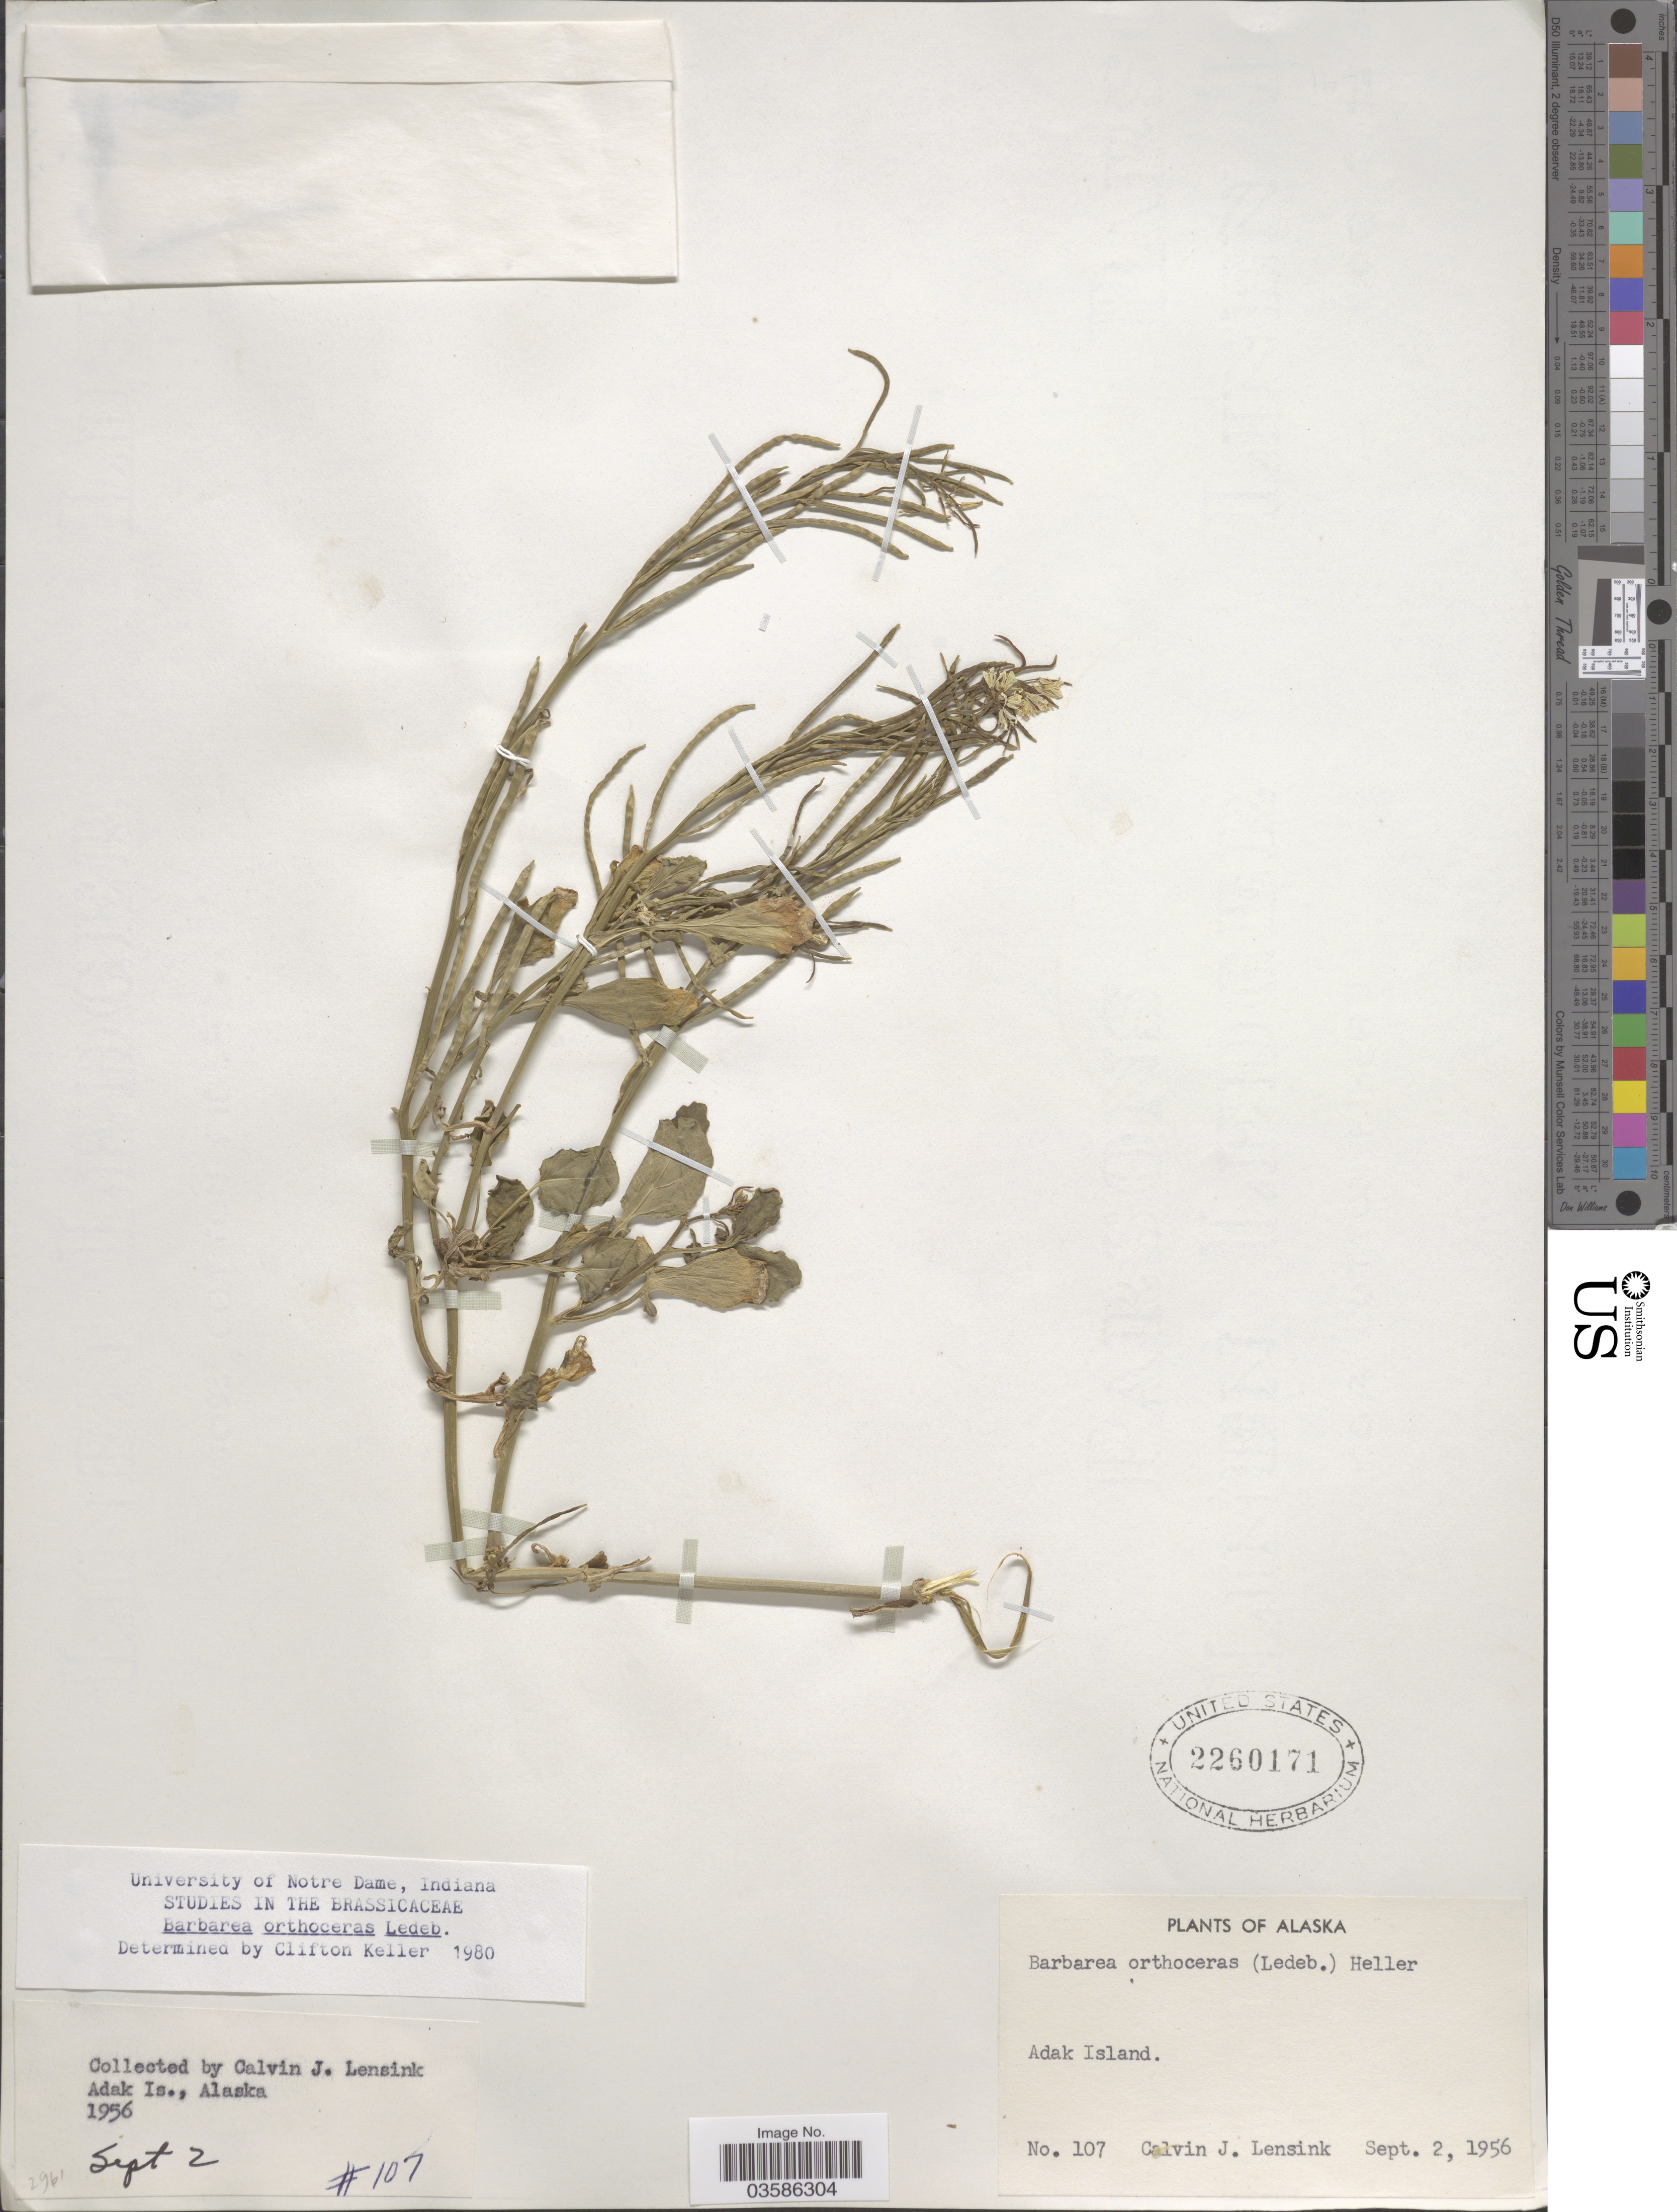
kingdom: Plantae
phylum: Tracheophyta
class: Magnoliopsida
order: Brassicales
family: Brassicaceae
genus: Barbarea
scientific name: Barbarea orthoceras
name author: Ledeb.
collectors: C. Lensink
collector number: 107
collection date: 1956-09-02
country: United States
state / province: Alaska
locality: Adak Island.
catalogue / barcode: US 2260171